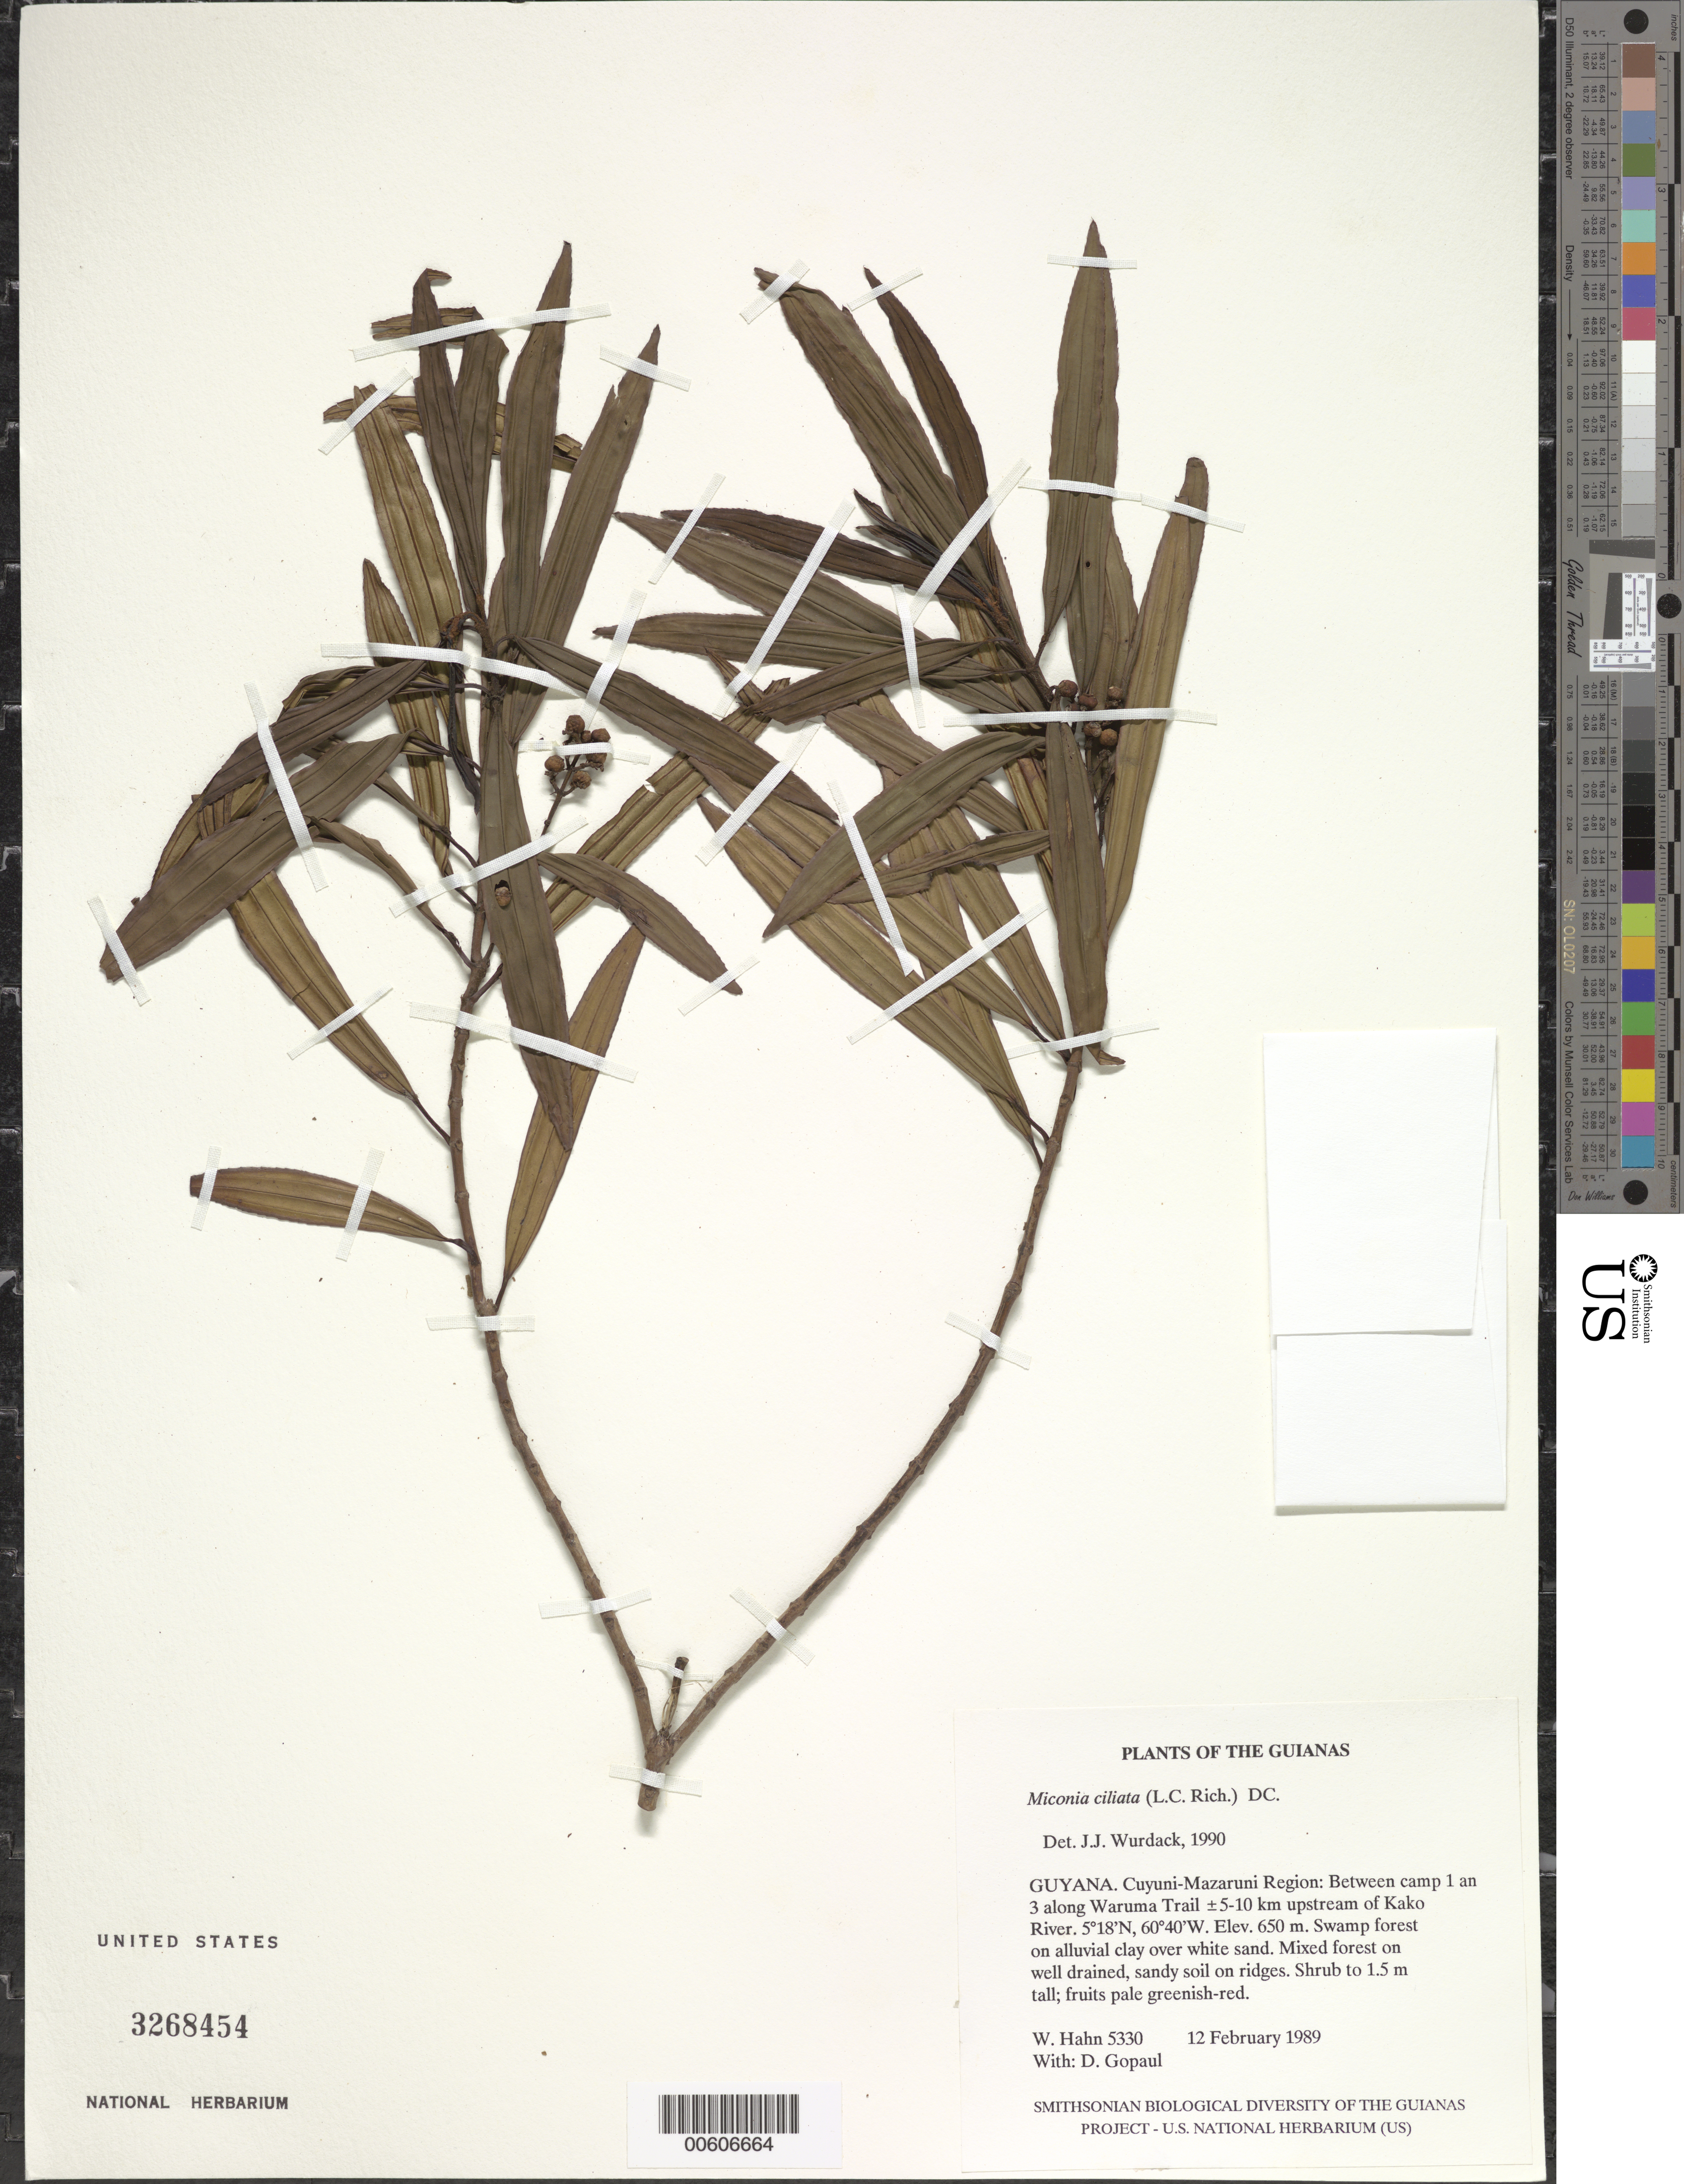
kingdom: Plantae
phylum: Tracheophyta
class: Magnoliopsida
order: Myrtales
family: Melastomataceae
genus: Miconia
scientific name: Miconia ciliata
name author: (Rich.) DC.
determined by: Wurdack, John J., (US), US (UNITED STATES)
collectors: W. Hahn & D. Gopaul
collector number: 5330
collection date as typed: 12 February 1989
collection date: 1989-02-12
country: Guyana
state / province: Cuyuni-Mazaruni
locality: Between camp 1 and 3 along Waruma Trail ±5-10 km upstream of Kako River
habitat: Swamp forest on alluvial clay over white sand. Mixed forest on well drained, sandy soil on ridges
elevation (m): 650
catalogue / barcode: US 3268454